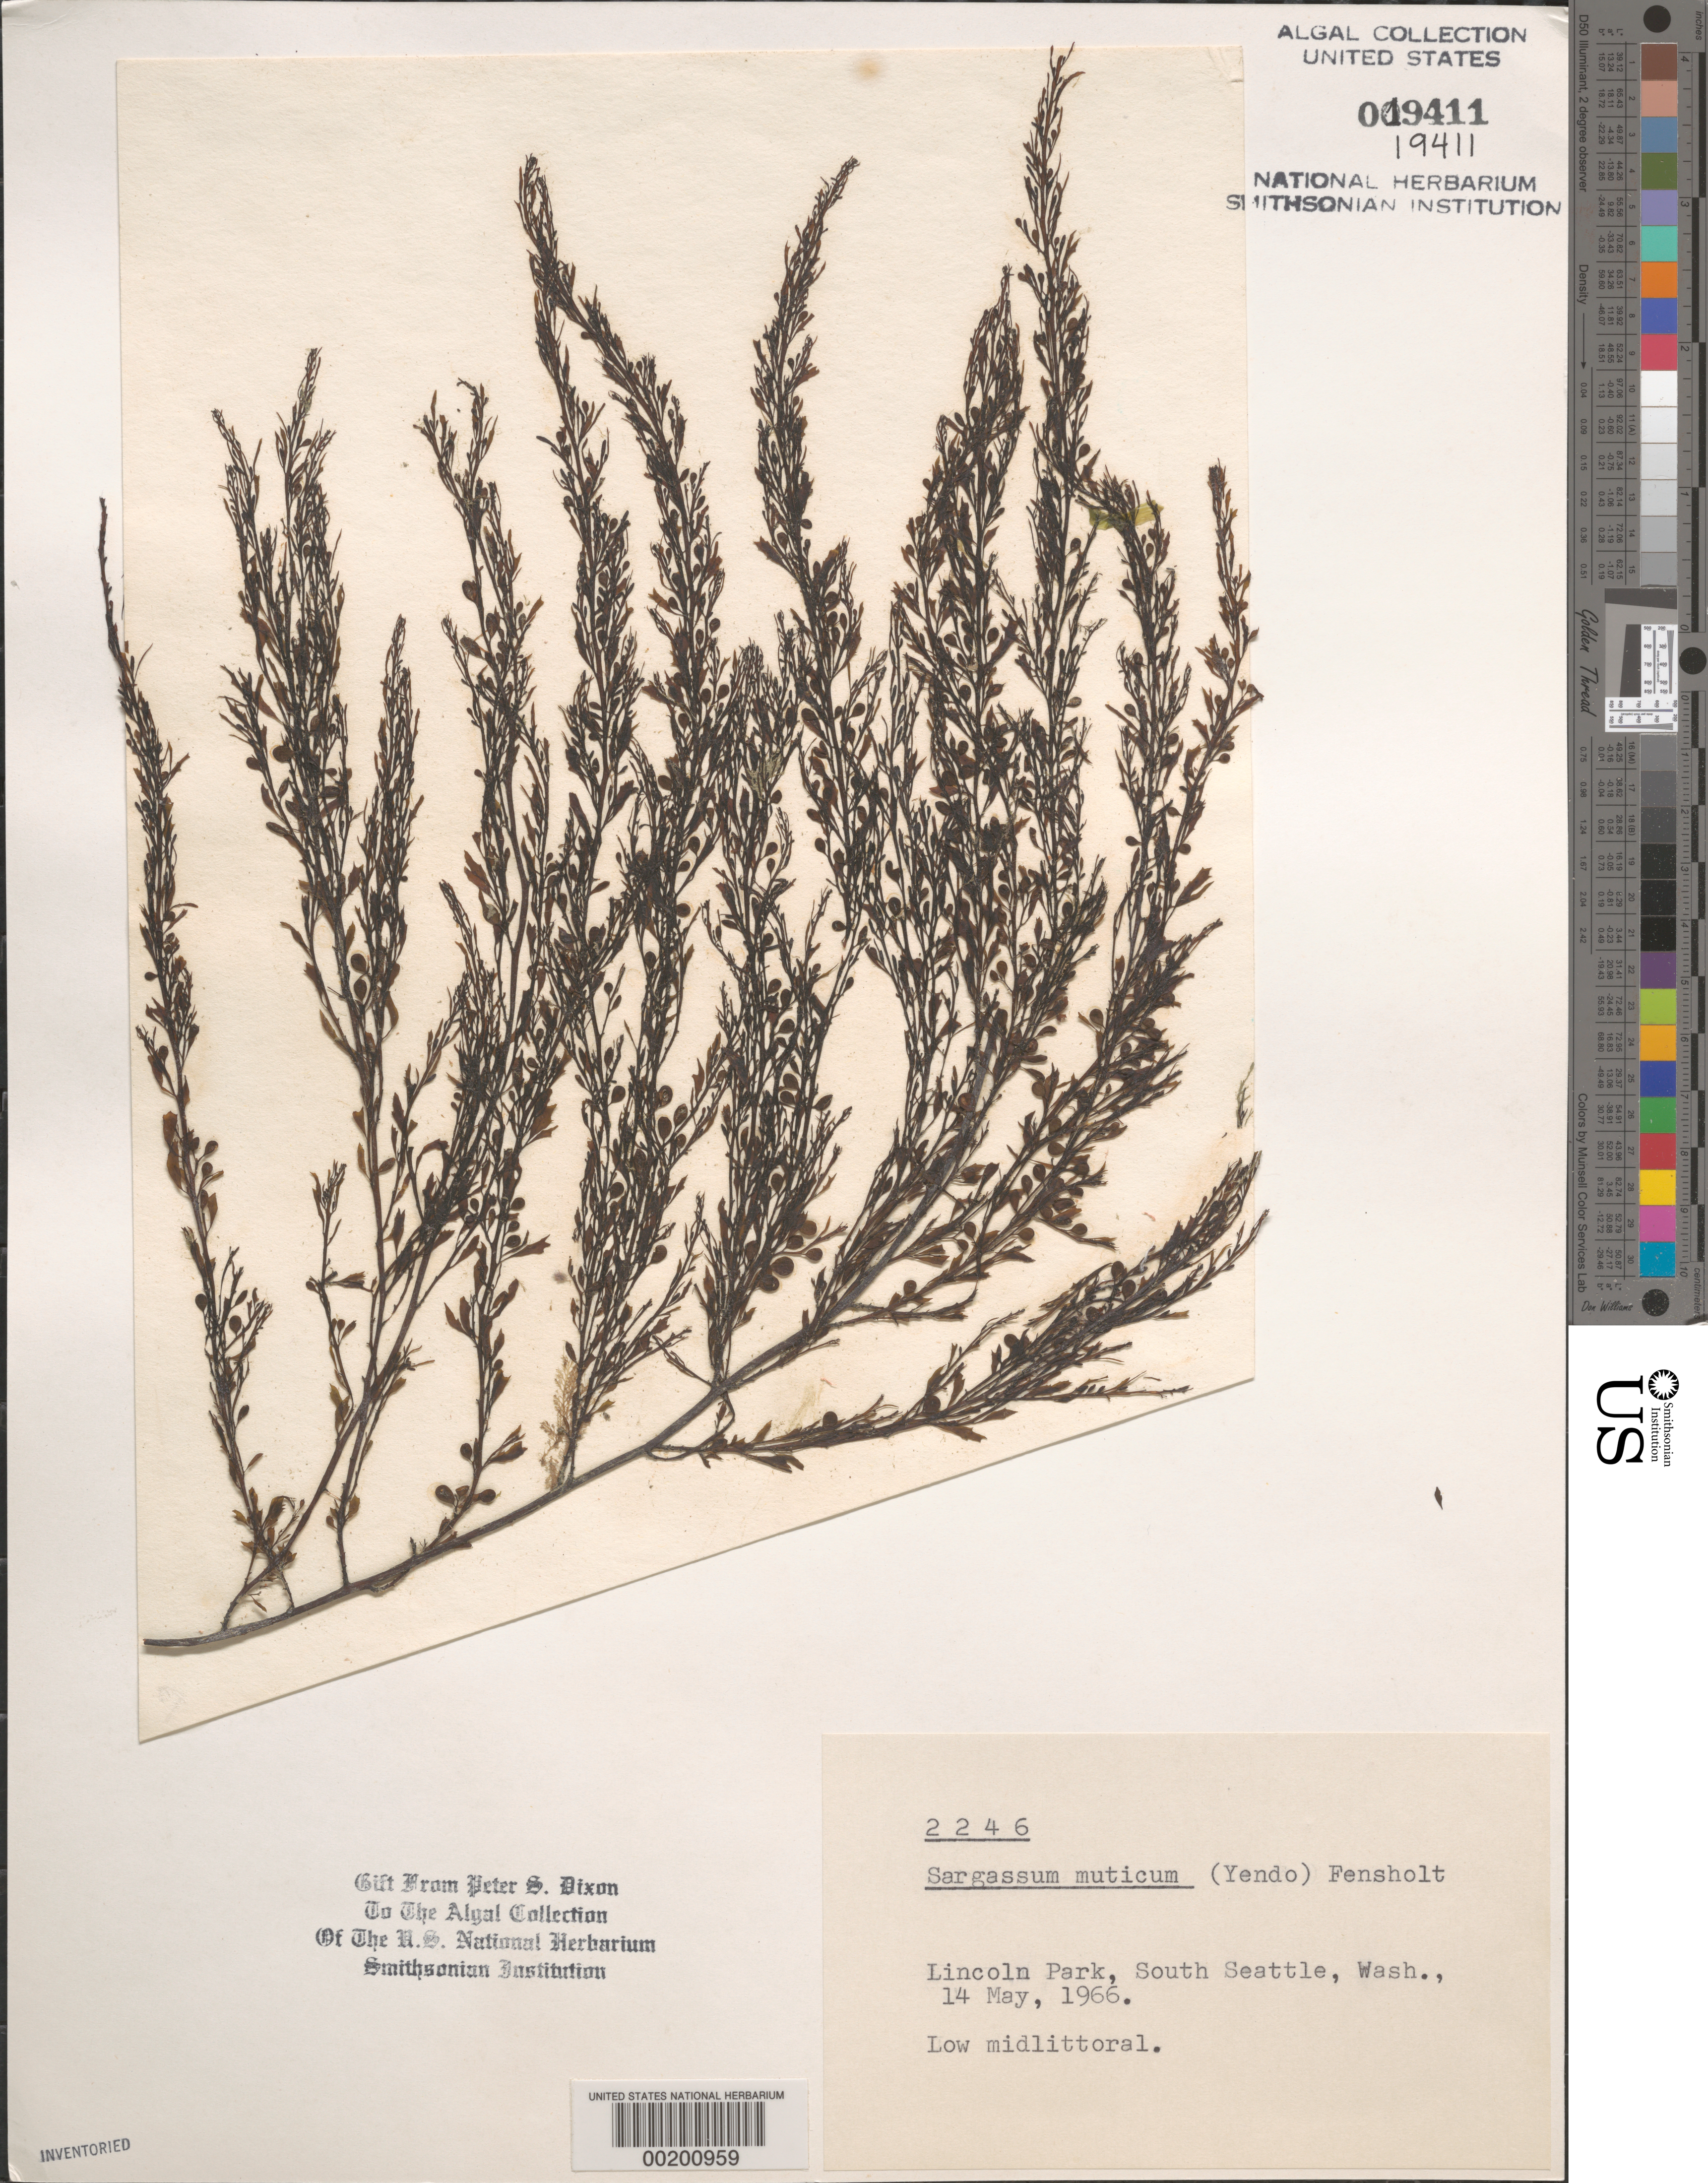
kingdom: Chromista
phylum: Ochrophyta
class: Phaeophyceae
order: Fucales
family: Sargassaceae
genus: Sargassum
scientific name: Sargassum muticum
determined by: Dixon, P. S.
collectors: P. S. Dixon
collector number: PSD 2246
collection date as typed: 14 May 1965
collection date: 1965-05-14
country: United States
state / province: Washington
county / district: King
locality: West Seattle, Lincoln Park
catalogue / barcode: US 19411